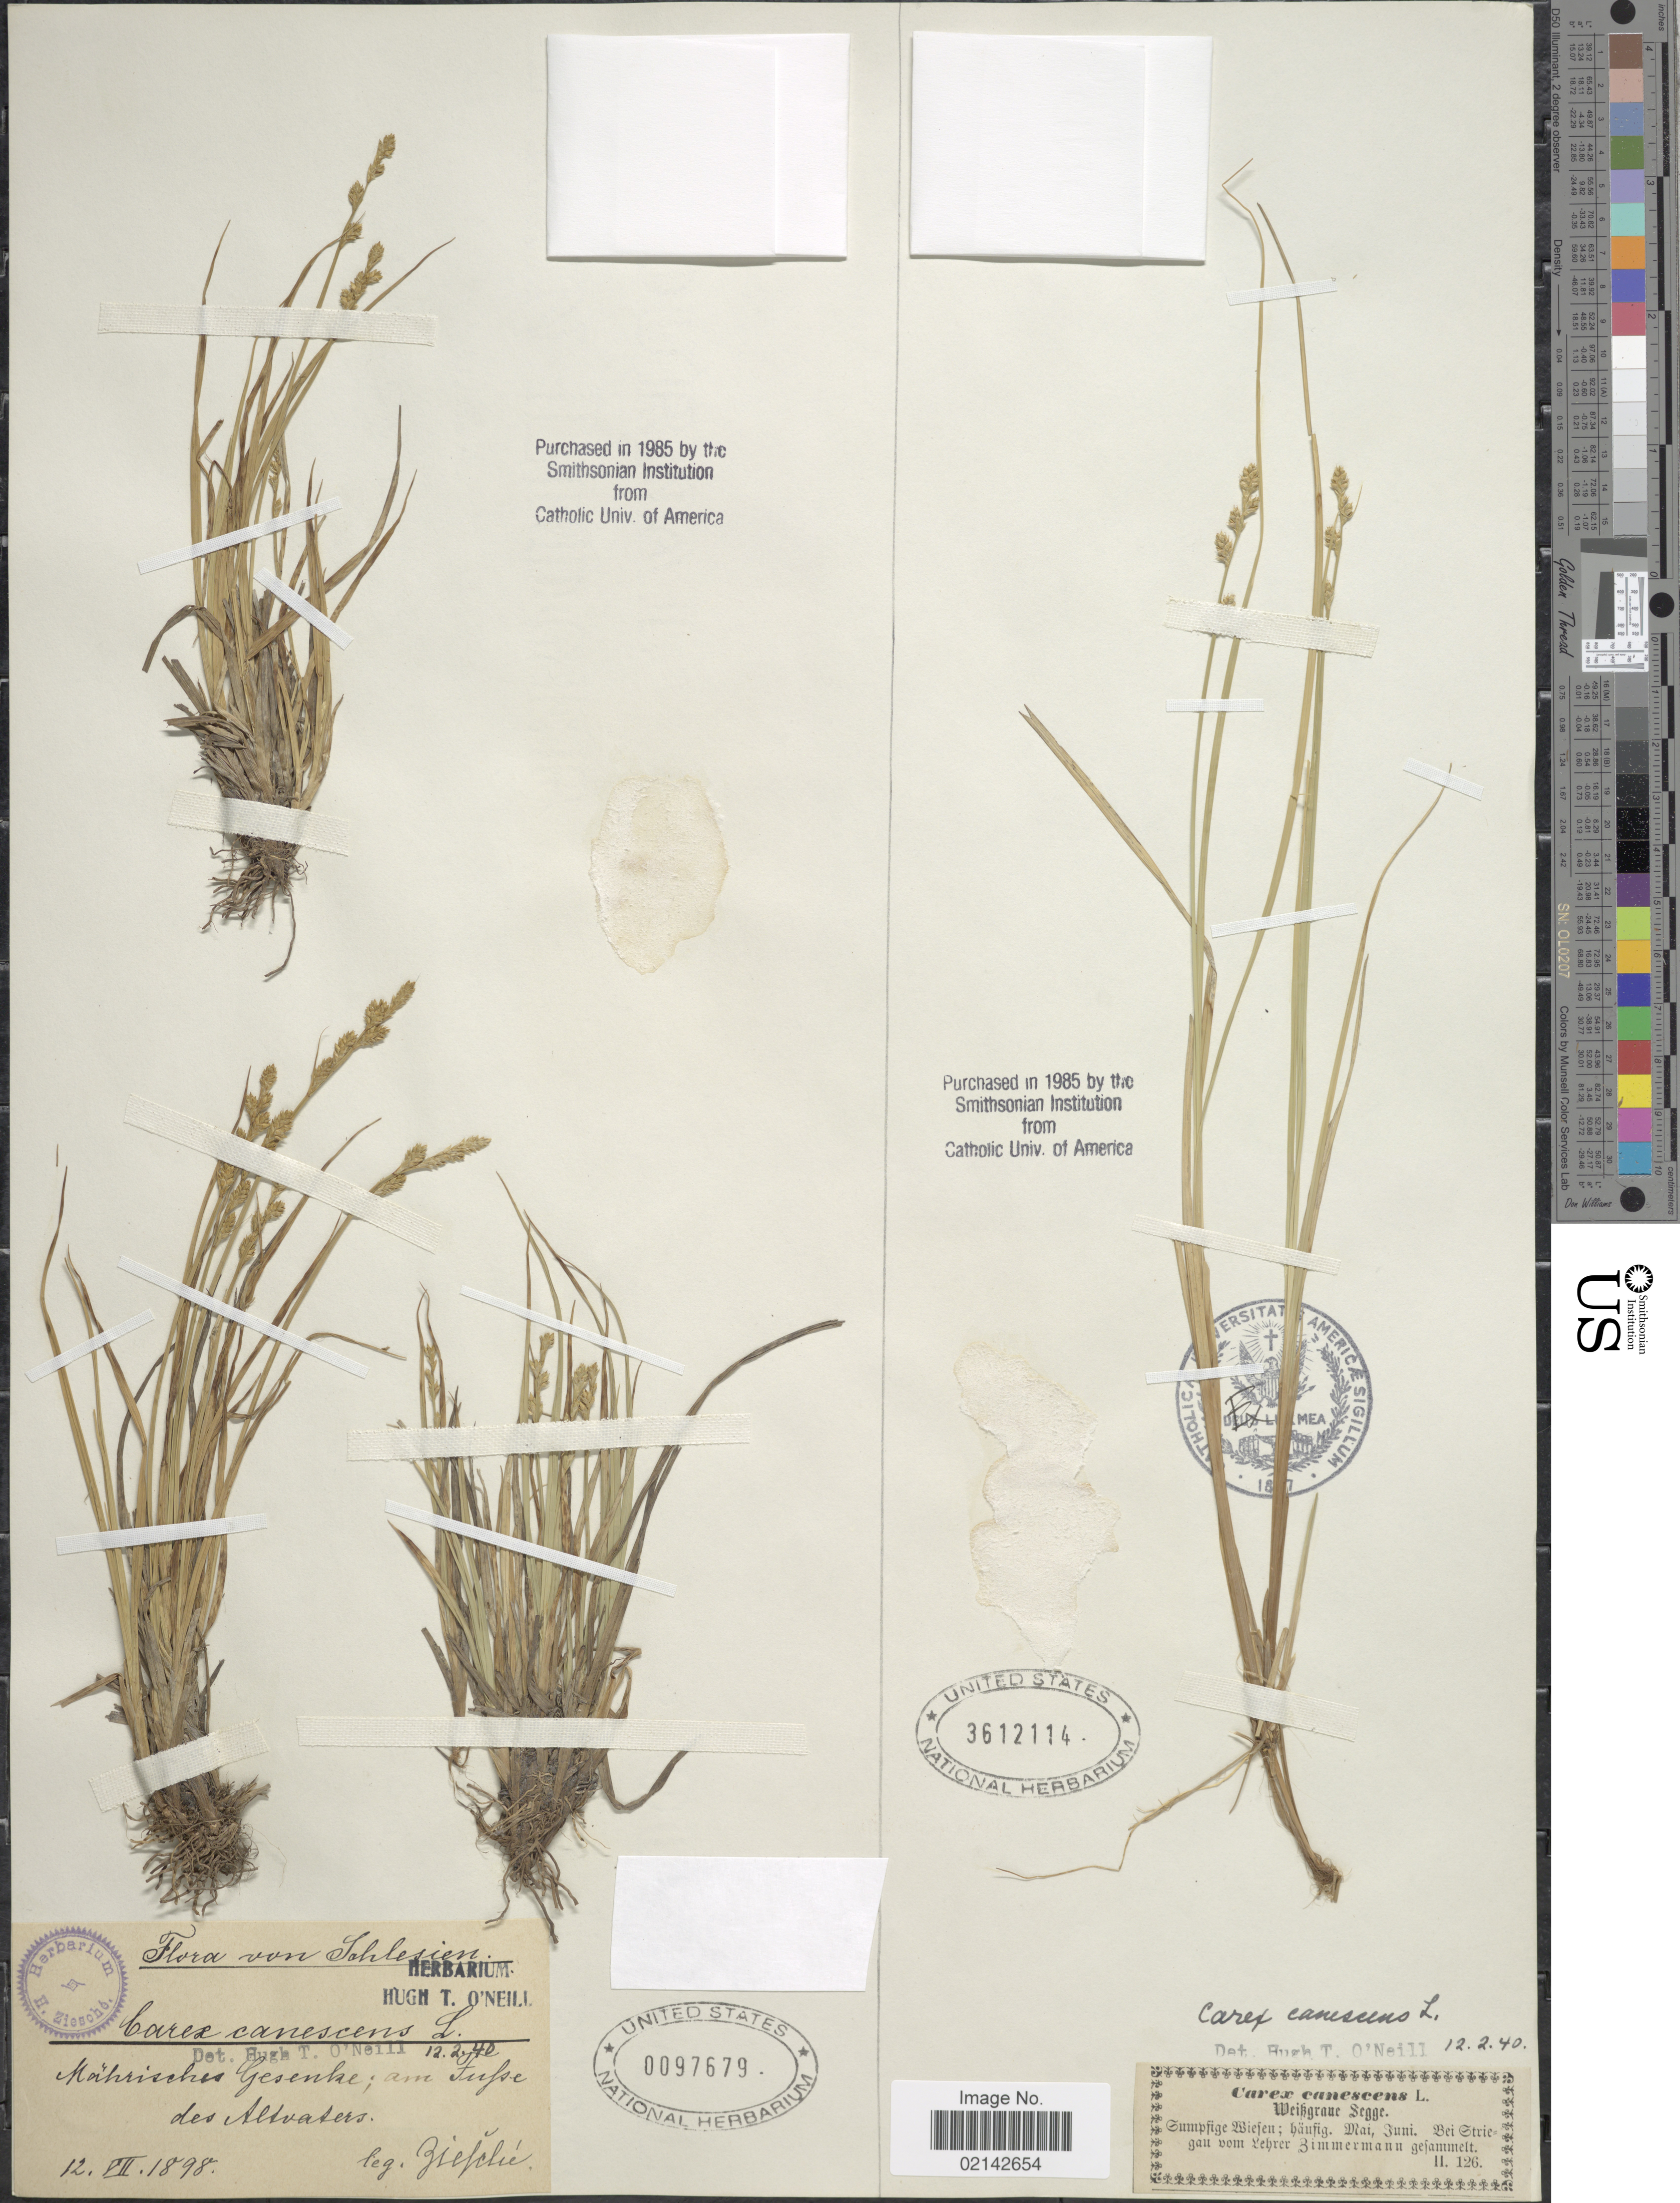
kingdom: Plantae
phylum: Tracheophyta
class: Liliopsida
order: Poales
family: Cyperaceae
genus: Carex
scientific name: Carex canescens var. canescens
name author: L.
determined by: Strong, Mark T., (BOT), Smithsonian Institution - National Museum of Natural History (UNITED STATES)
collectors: -. Zimmermann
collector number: II.126?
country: Poland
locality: Striegau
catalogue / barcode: US 3612114-2